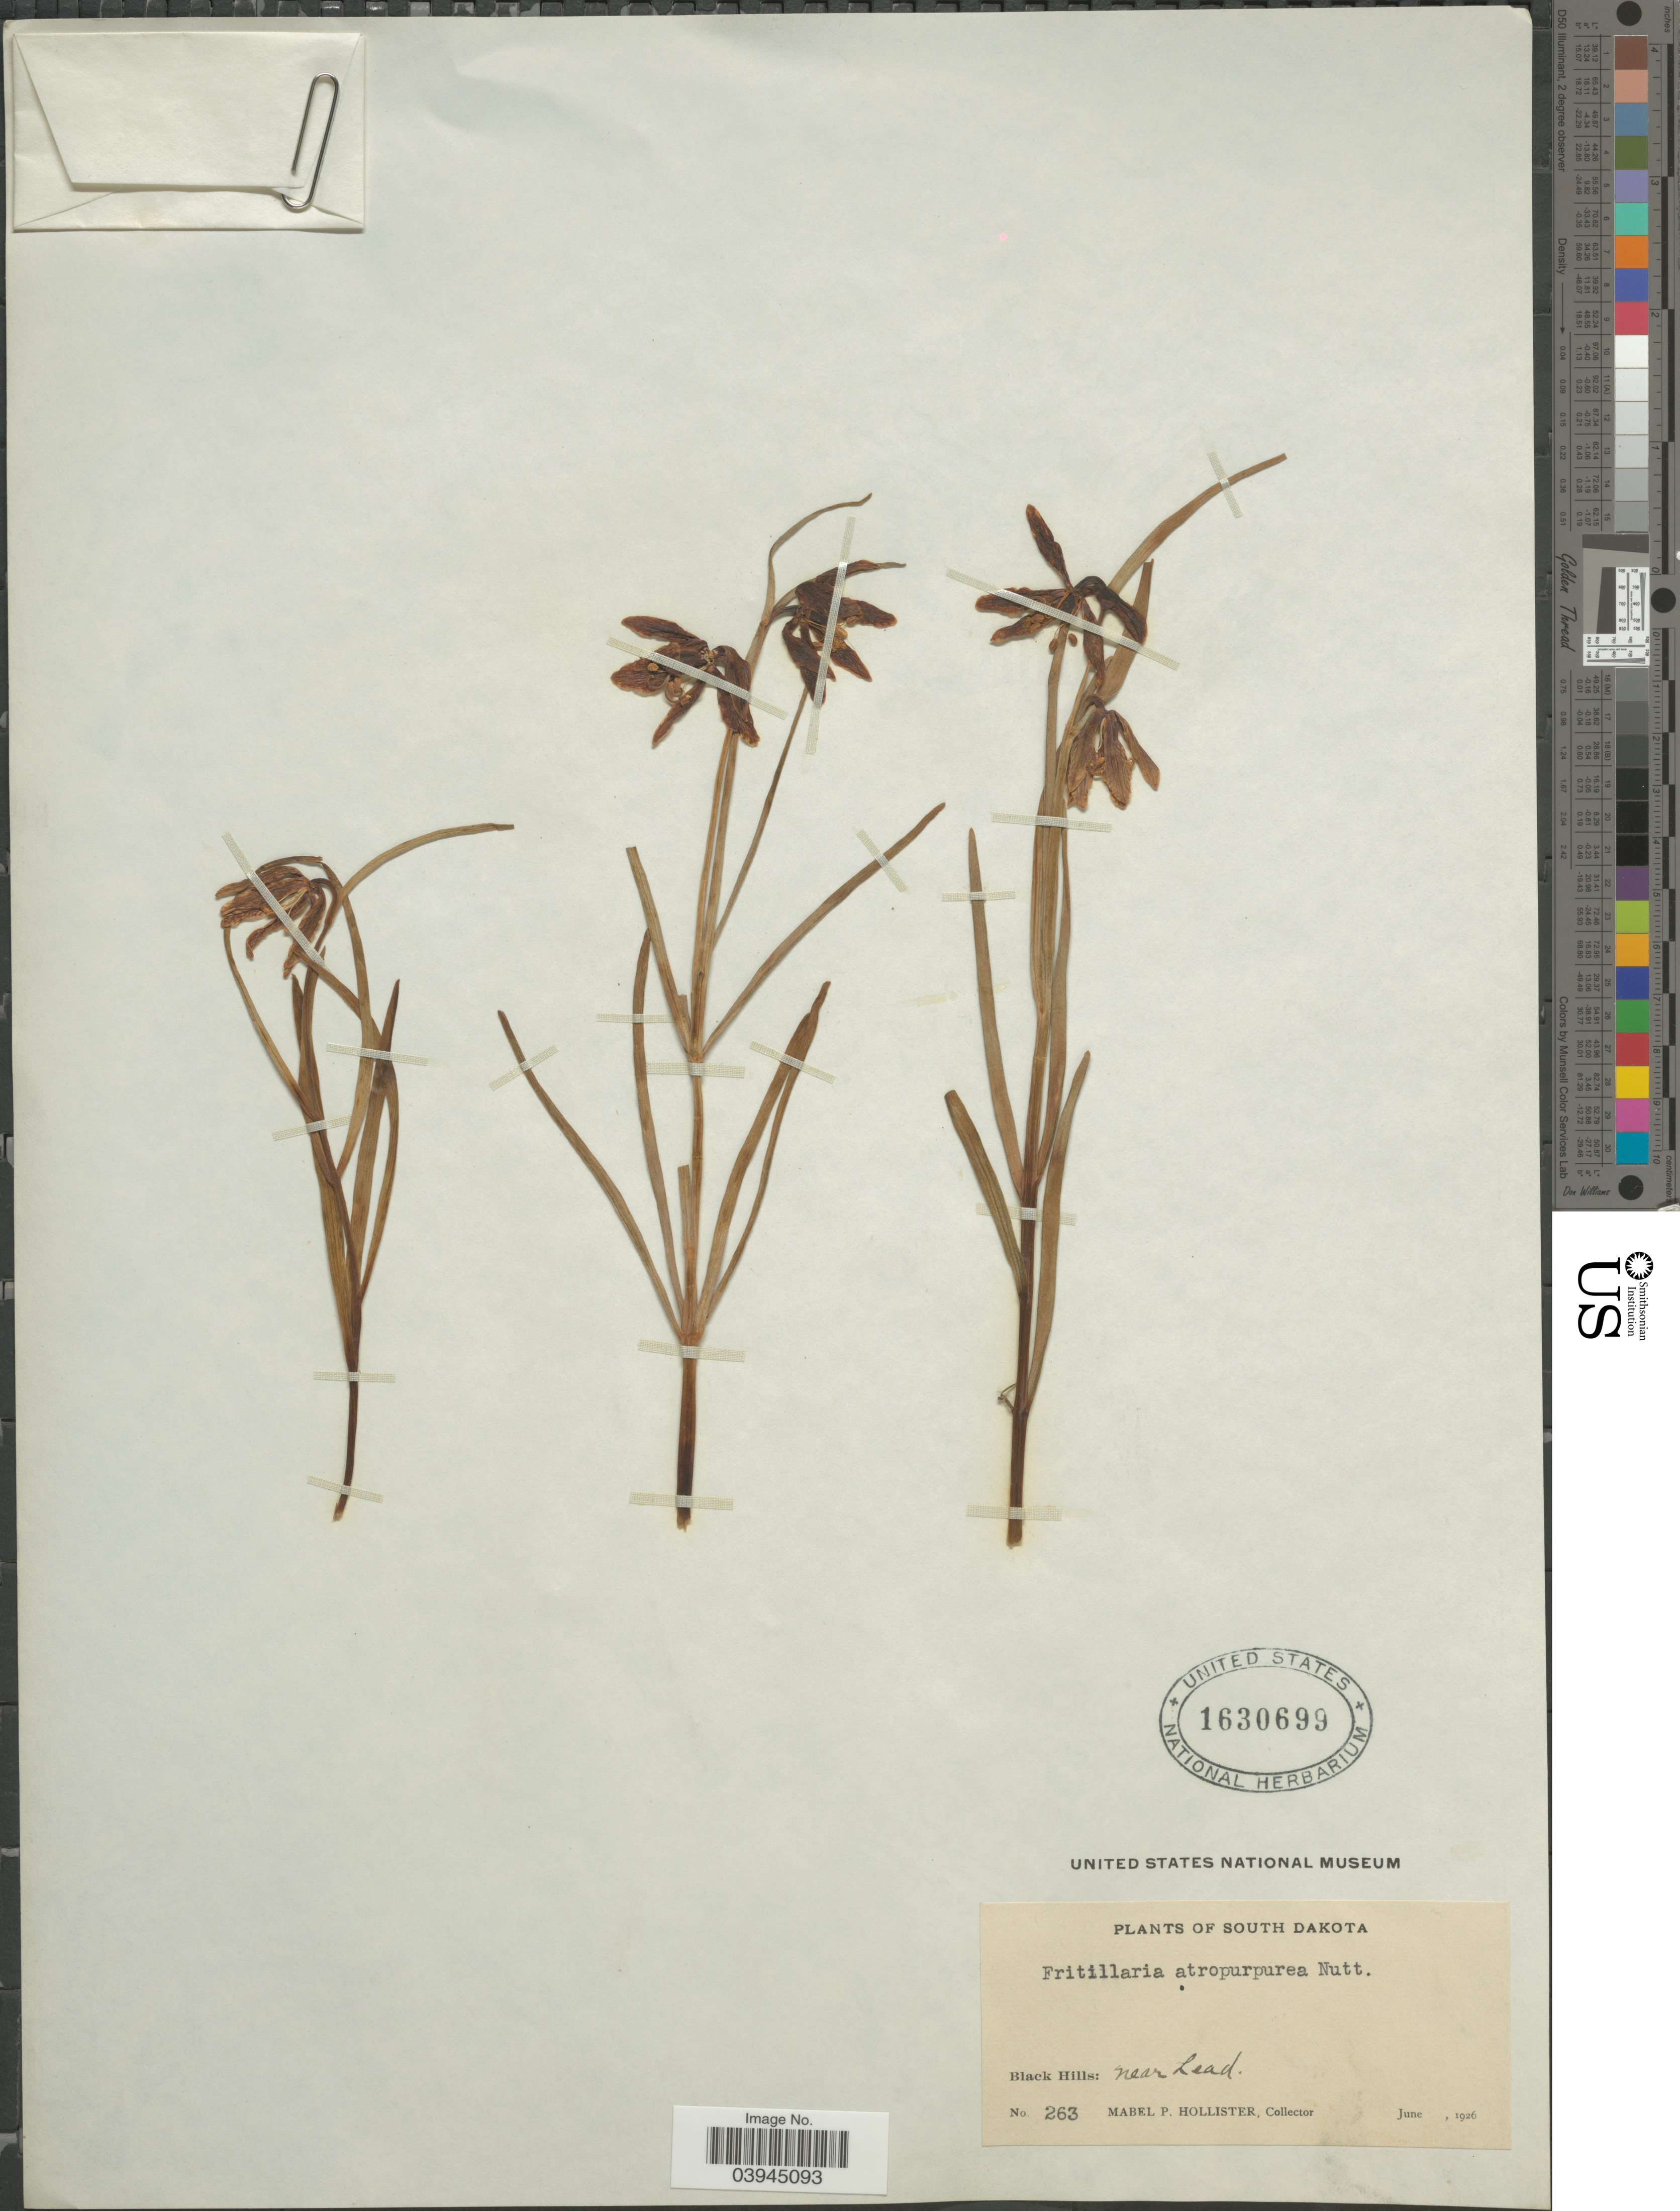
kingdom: Plantae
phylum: Tracheophyta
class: Liliopsida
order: Liliales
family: Liliaceae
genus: Fritillaria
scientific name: Fritillaria atropurpurea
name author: Nutt.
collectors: M. Hollister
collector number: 263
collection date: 1926-06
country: United States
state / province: South Dakota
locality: Black Hills: near head.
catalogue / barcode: US 1630699